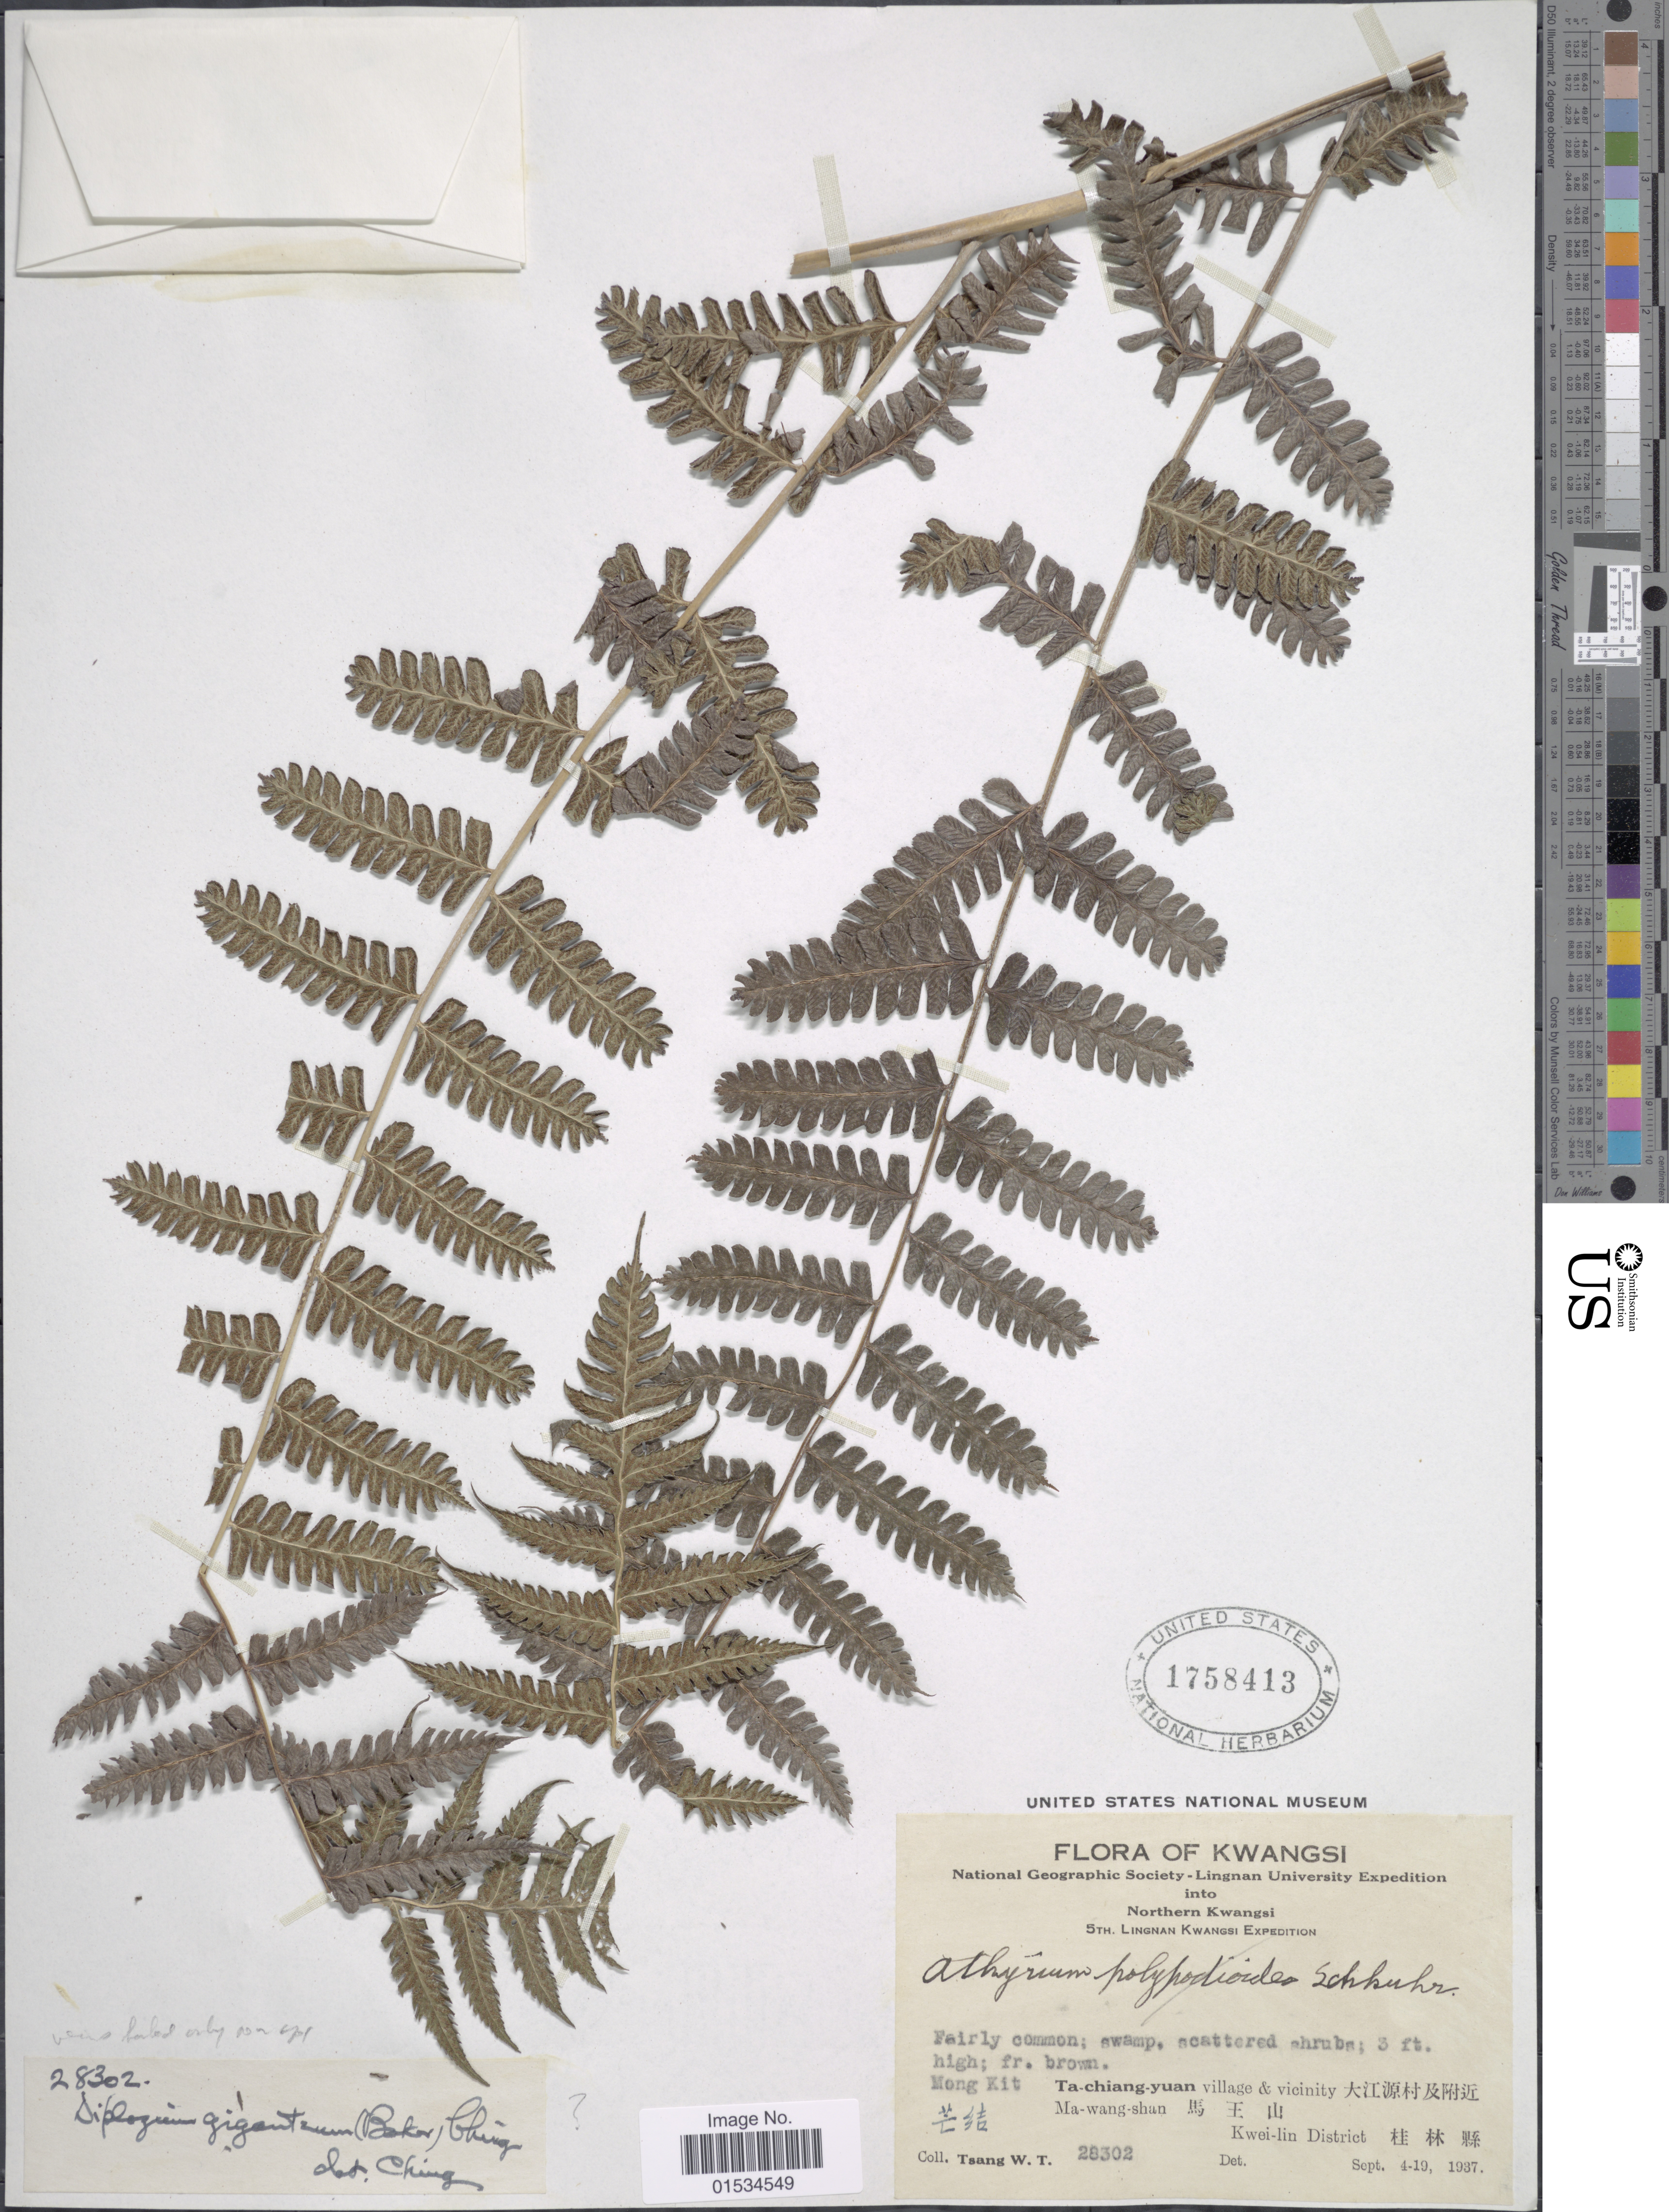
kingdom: Plantae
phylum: Tracheophyta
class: Polypodiopsida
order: Polypodiales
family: Athyriaceae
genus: Diplazium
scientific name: Diplazium sp.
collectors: W. T. Tsang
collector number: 28302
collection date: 1937-09-04/1937-09-19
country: China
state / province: Guangxi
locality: Kwangsi, Expedition into Northern Kwangsi, Mong Kit, Ta-chiang-yuan village & vicinity, Ma-wang-shan, Kwei-lin District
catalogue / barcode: US 1758413